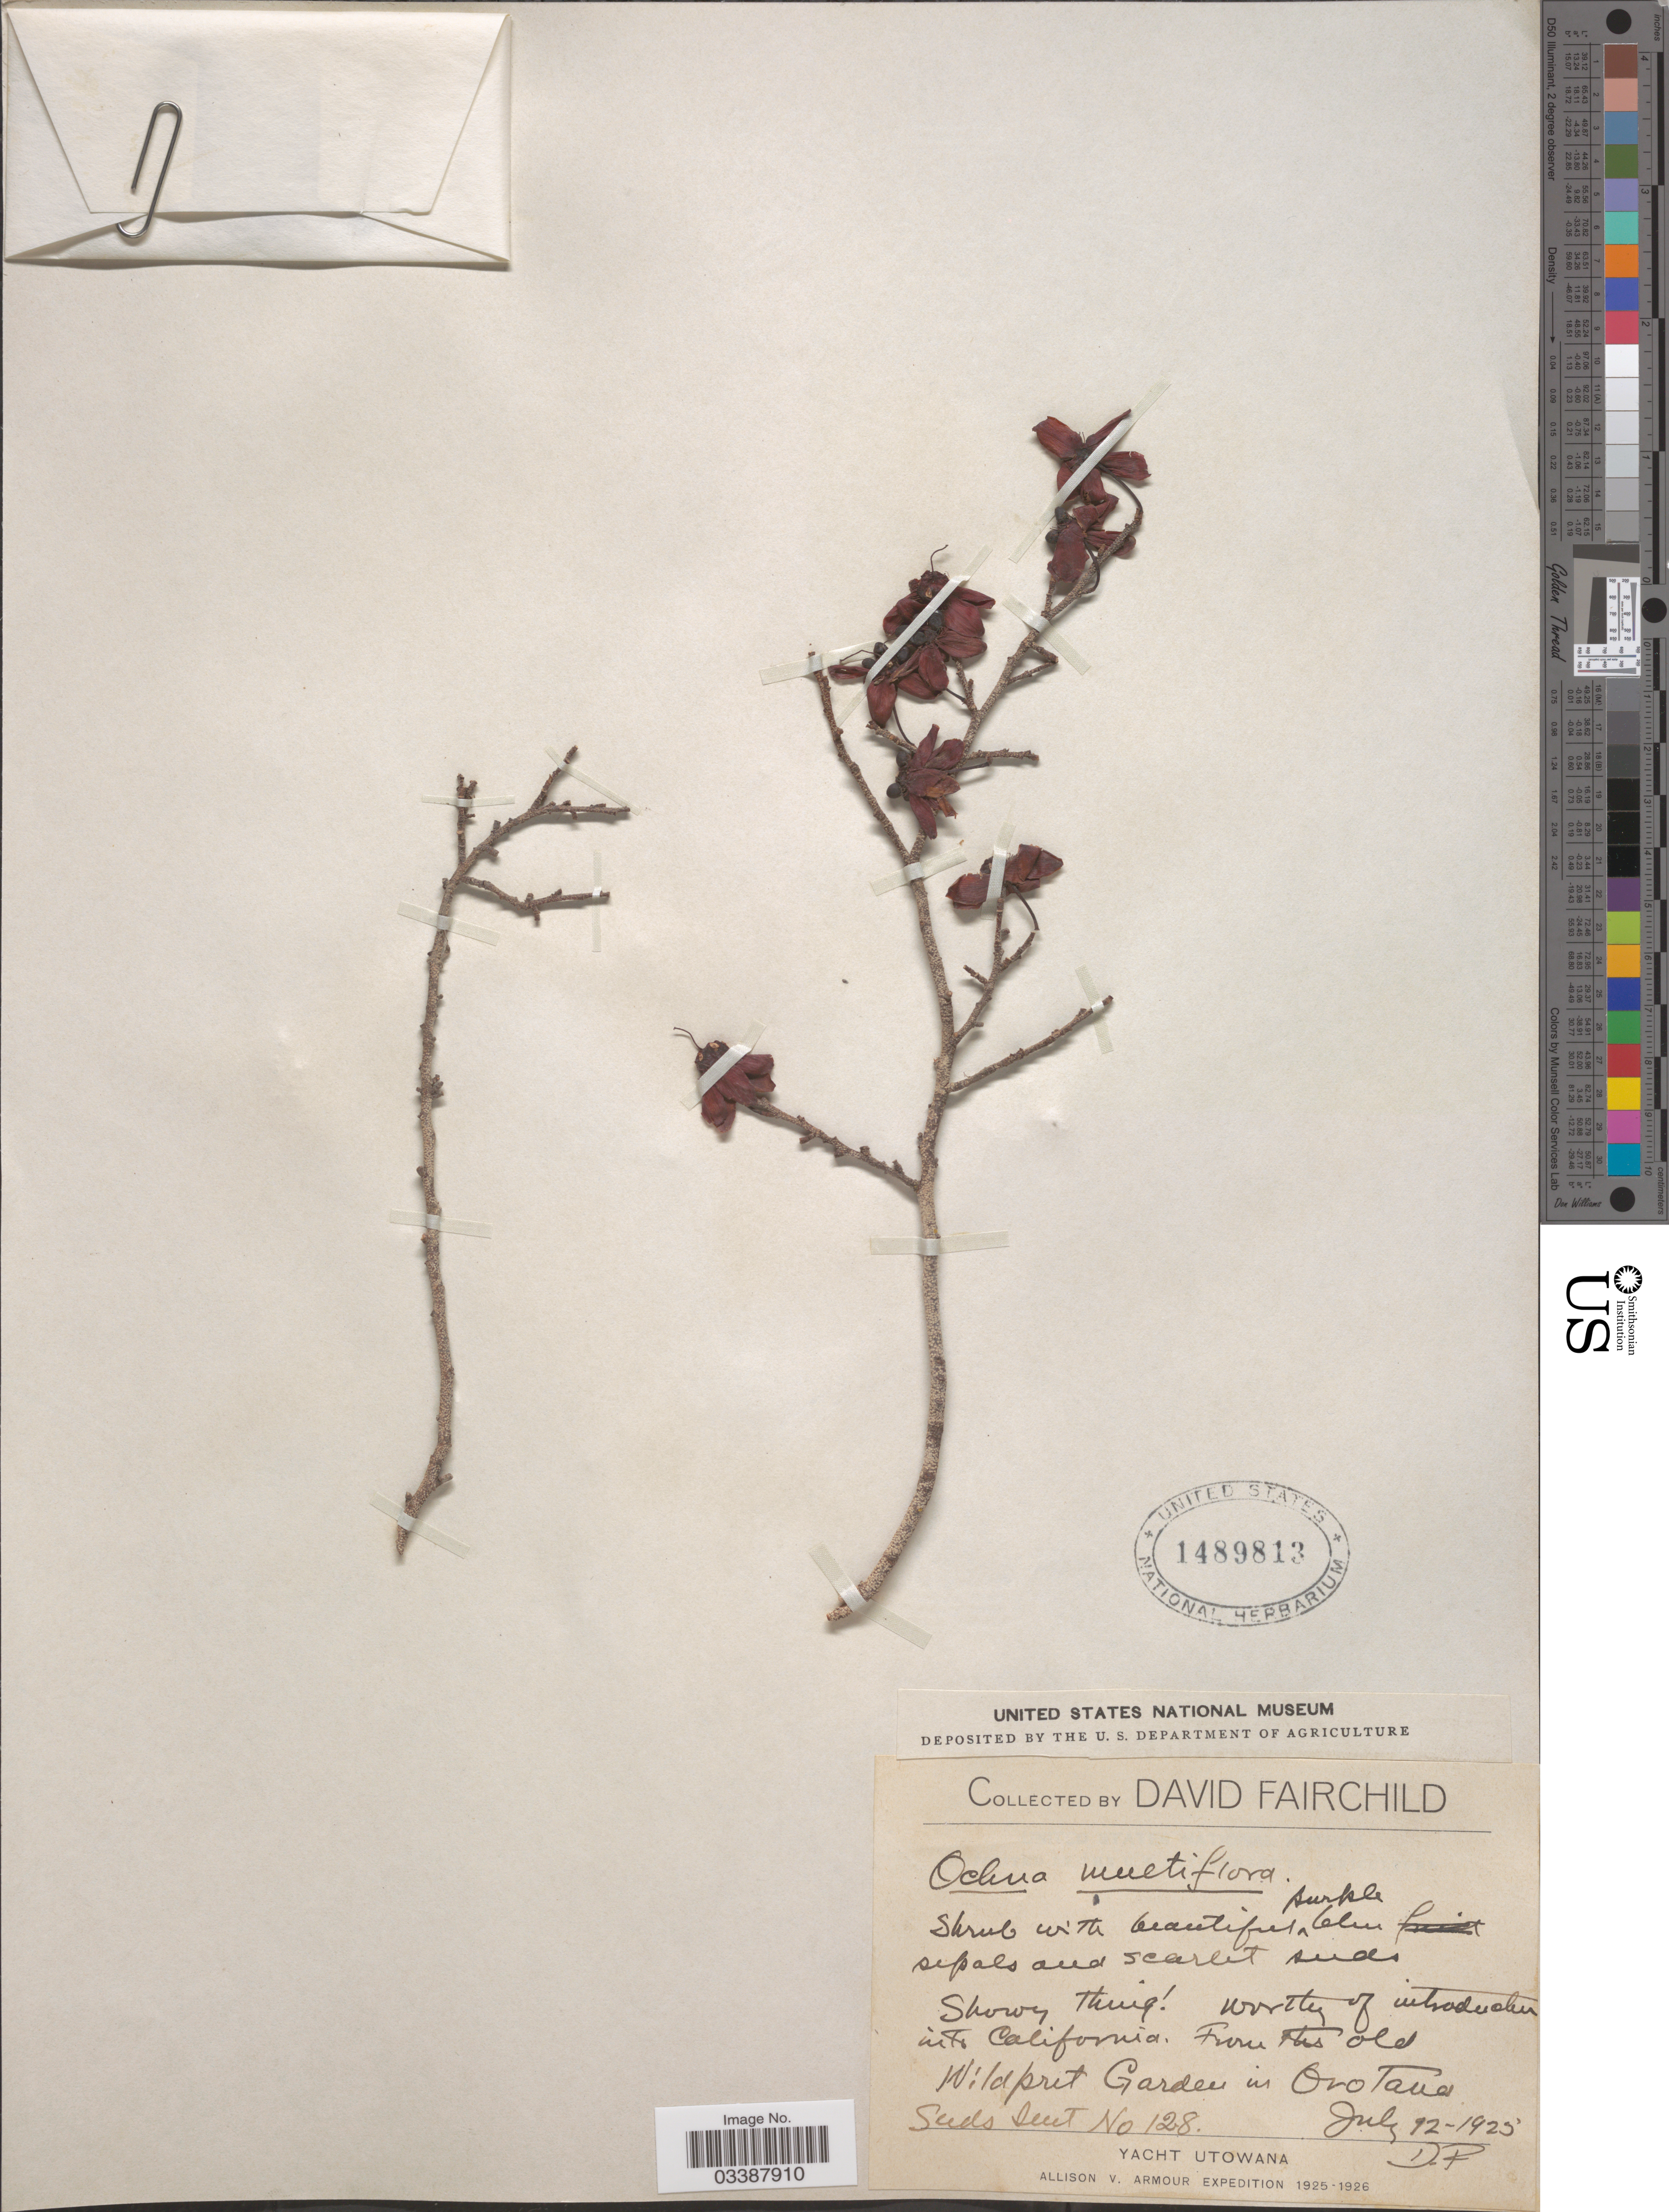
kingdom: Plantae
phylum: Tracheophyta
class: Magnoliopsida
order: Malpighiales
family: Ochnaceae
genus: Ochna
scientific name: Ochna multiflora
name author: DC.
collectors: D. Fairchild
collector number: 128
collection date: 1925-07-12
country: United States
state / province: California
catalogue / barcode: US 1489813